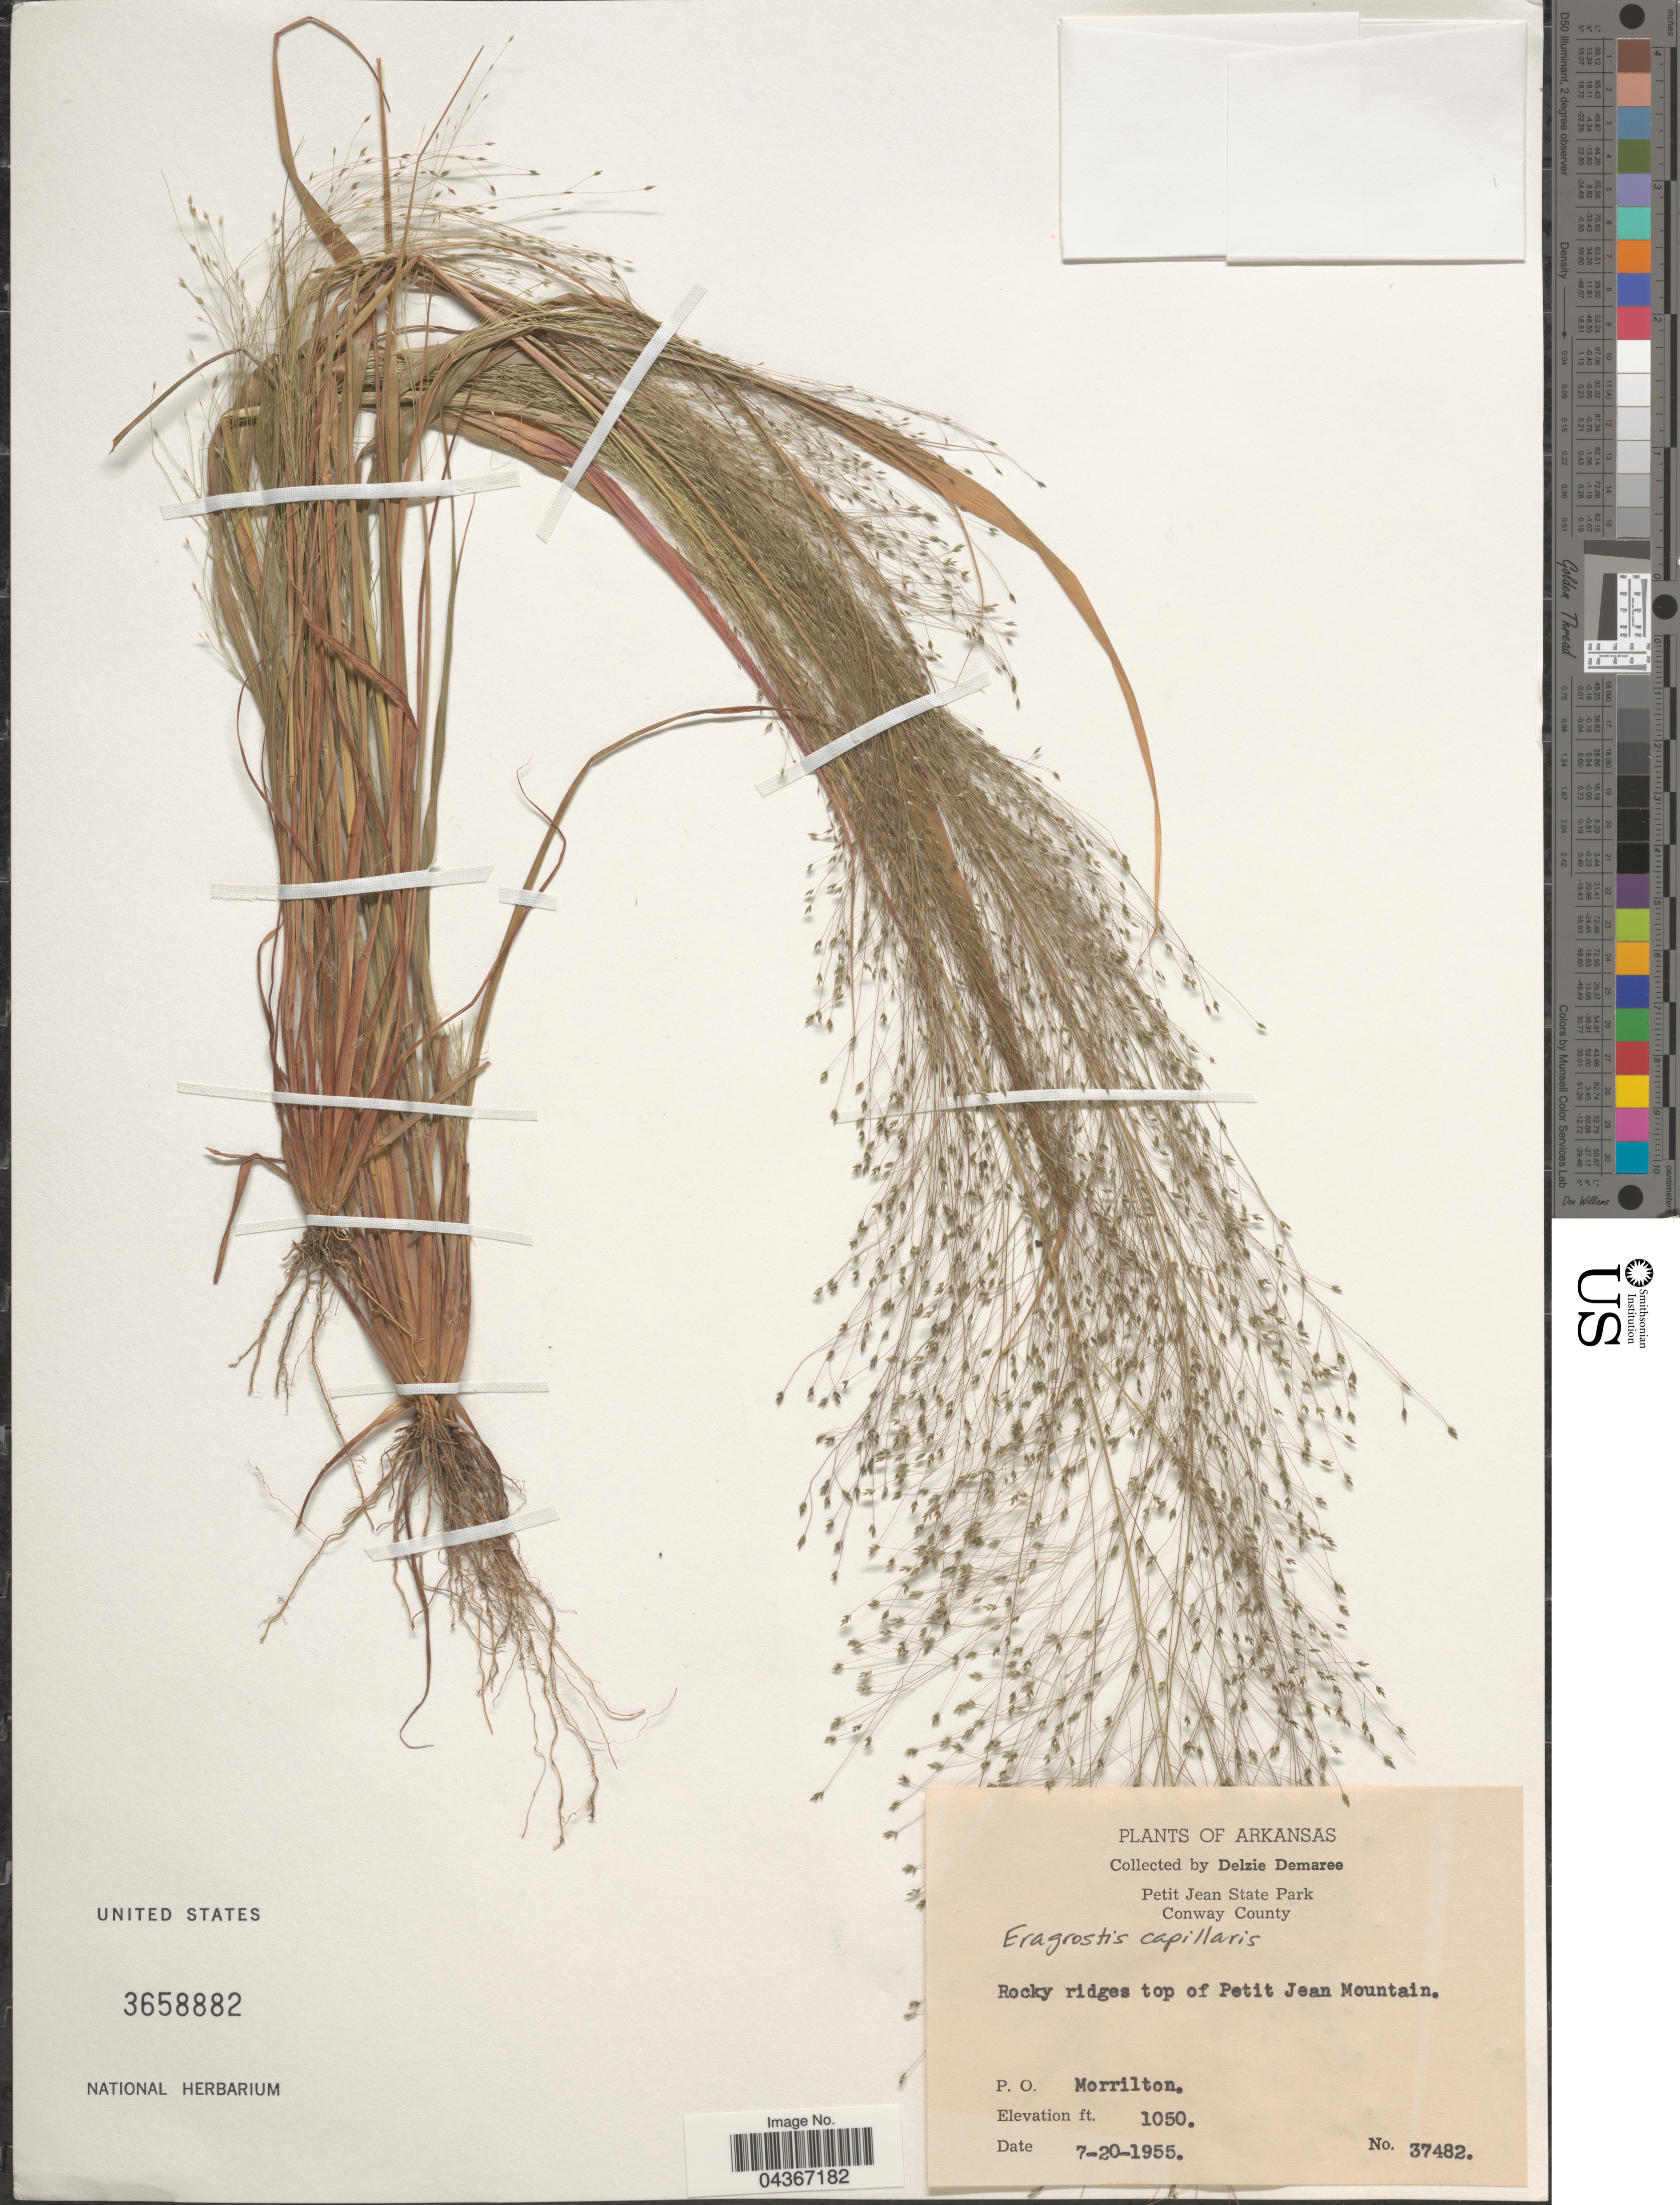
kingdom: Plantae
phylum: Tracheophyta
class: Liliopsida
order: Poales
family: Poaceae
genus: Eragrostis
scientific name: Eragrostis capillaris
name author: (L.) Nees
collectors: D. Demaree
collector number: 37482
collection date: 1955-07-20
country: United States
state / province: Arkansas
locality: Petit Jean State Park. Conway County. Rocky ridges top of Petit Jean Mountain. P. O. Morrilton.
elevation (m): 320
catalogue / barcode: US 3658882